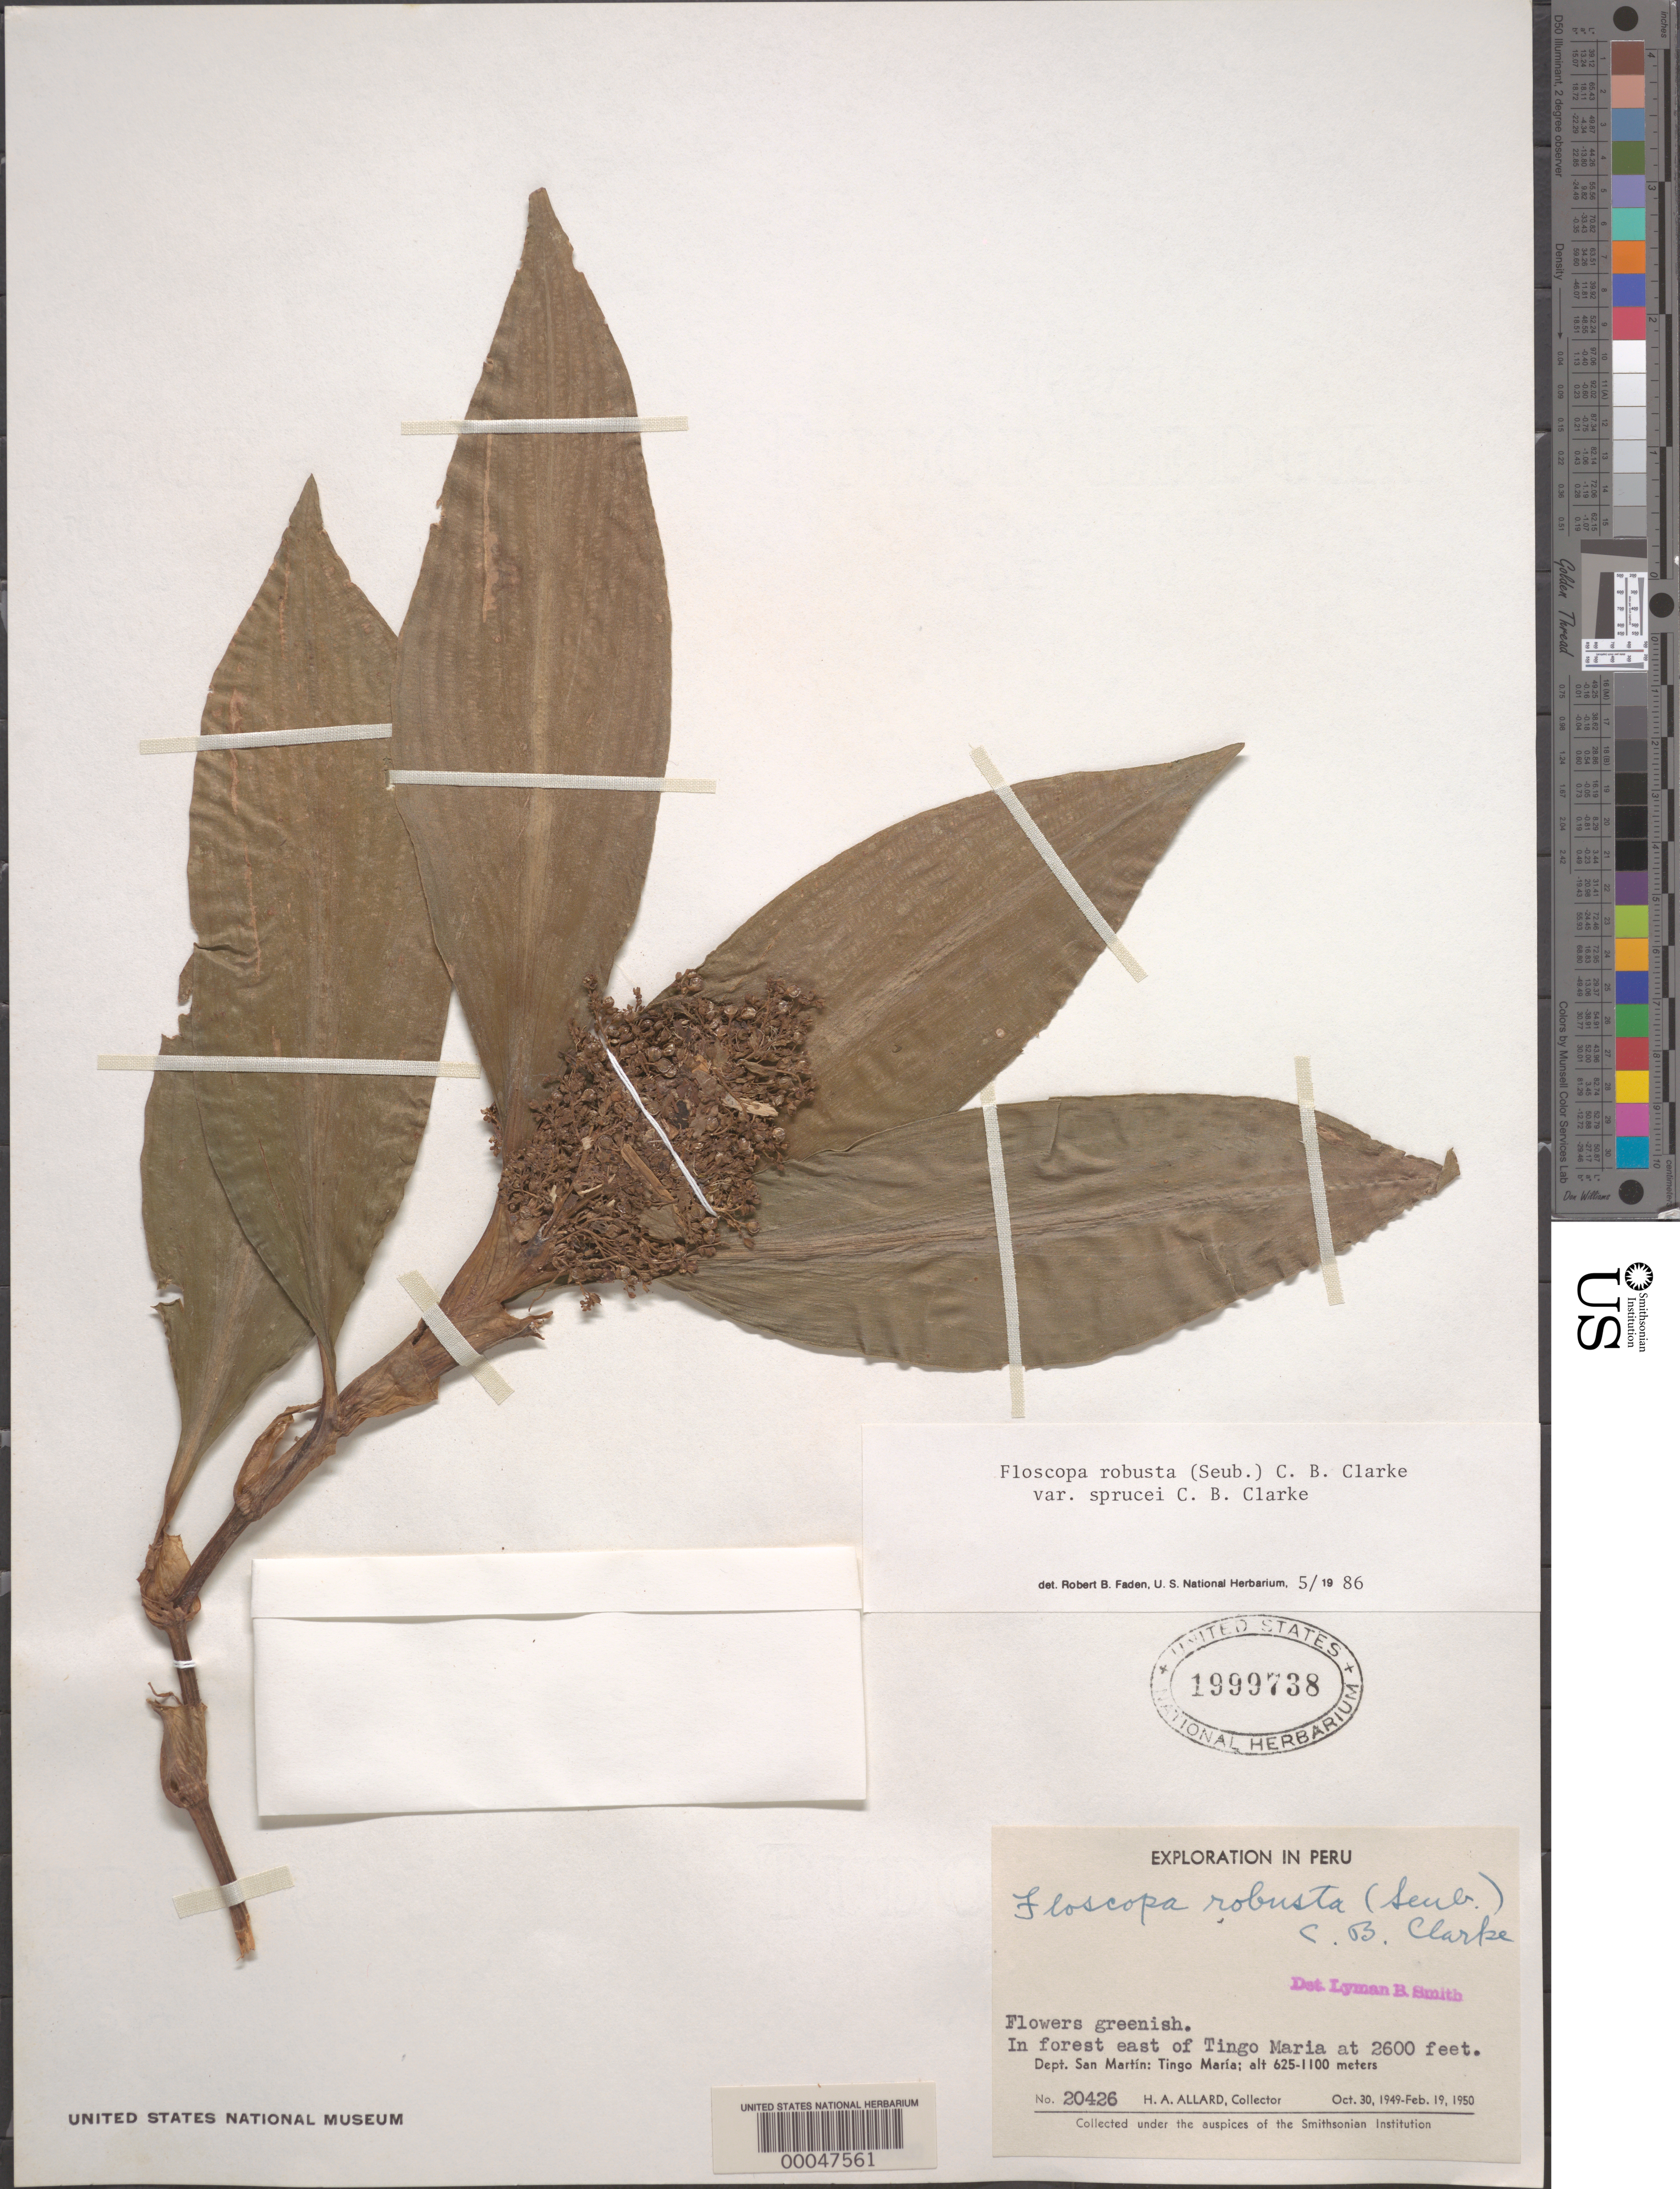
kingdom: Plantae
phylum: Tracheophyta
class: Liliopsida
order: Commelinales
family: Commelinaceae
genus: Floscopa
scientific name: Floscopa robusta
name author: (Seub.) C.B. Clarke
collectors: H. A. Allard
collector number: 20426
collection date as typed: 30 Oct 1949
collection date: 1949-10-30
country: Peru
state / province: San Martín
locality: E of tingo maria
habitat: Forest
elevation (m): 793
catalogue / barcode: US 1999738